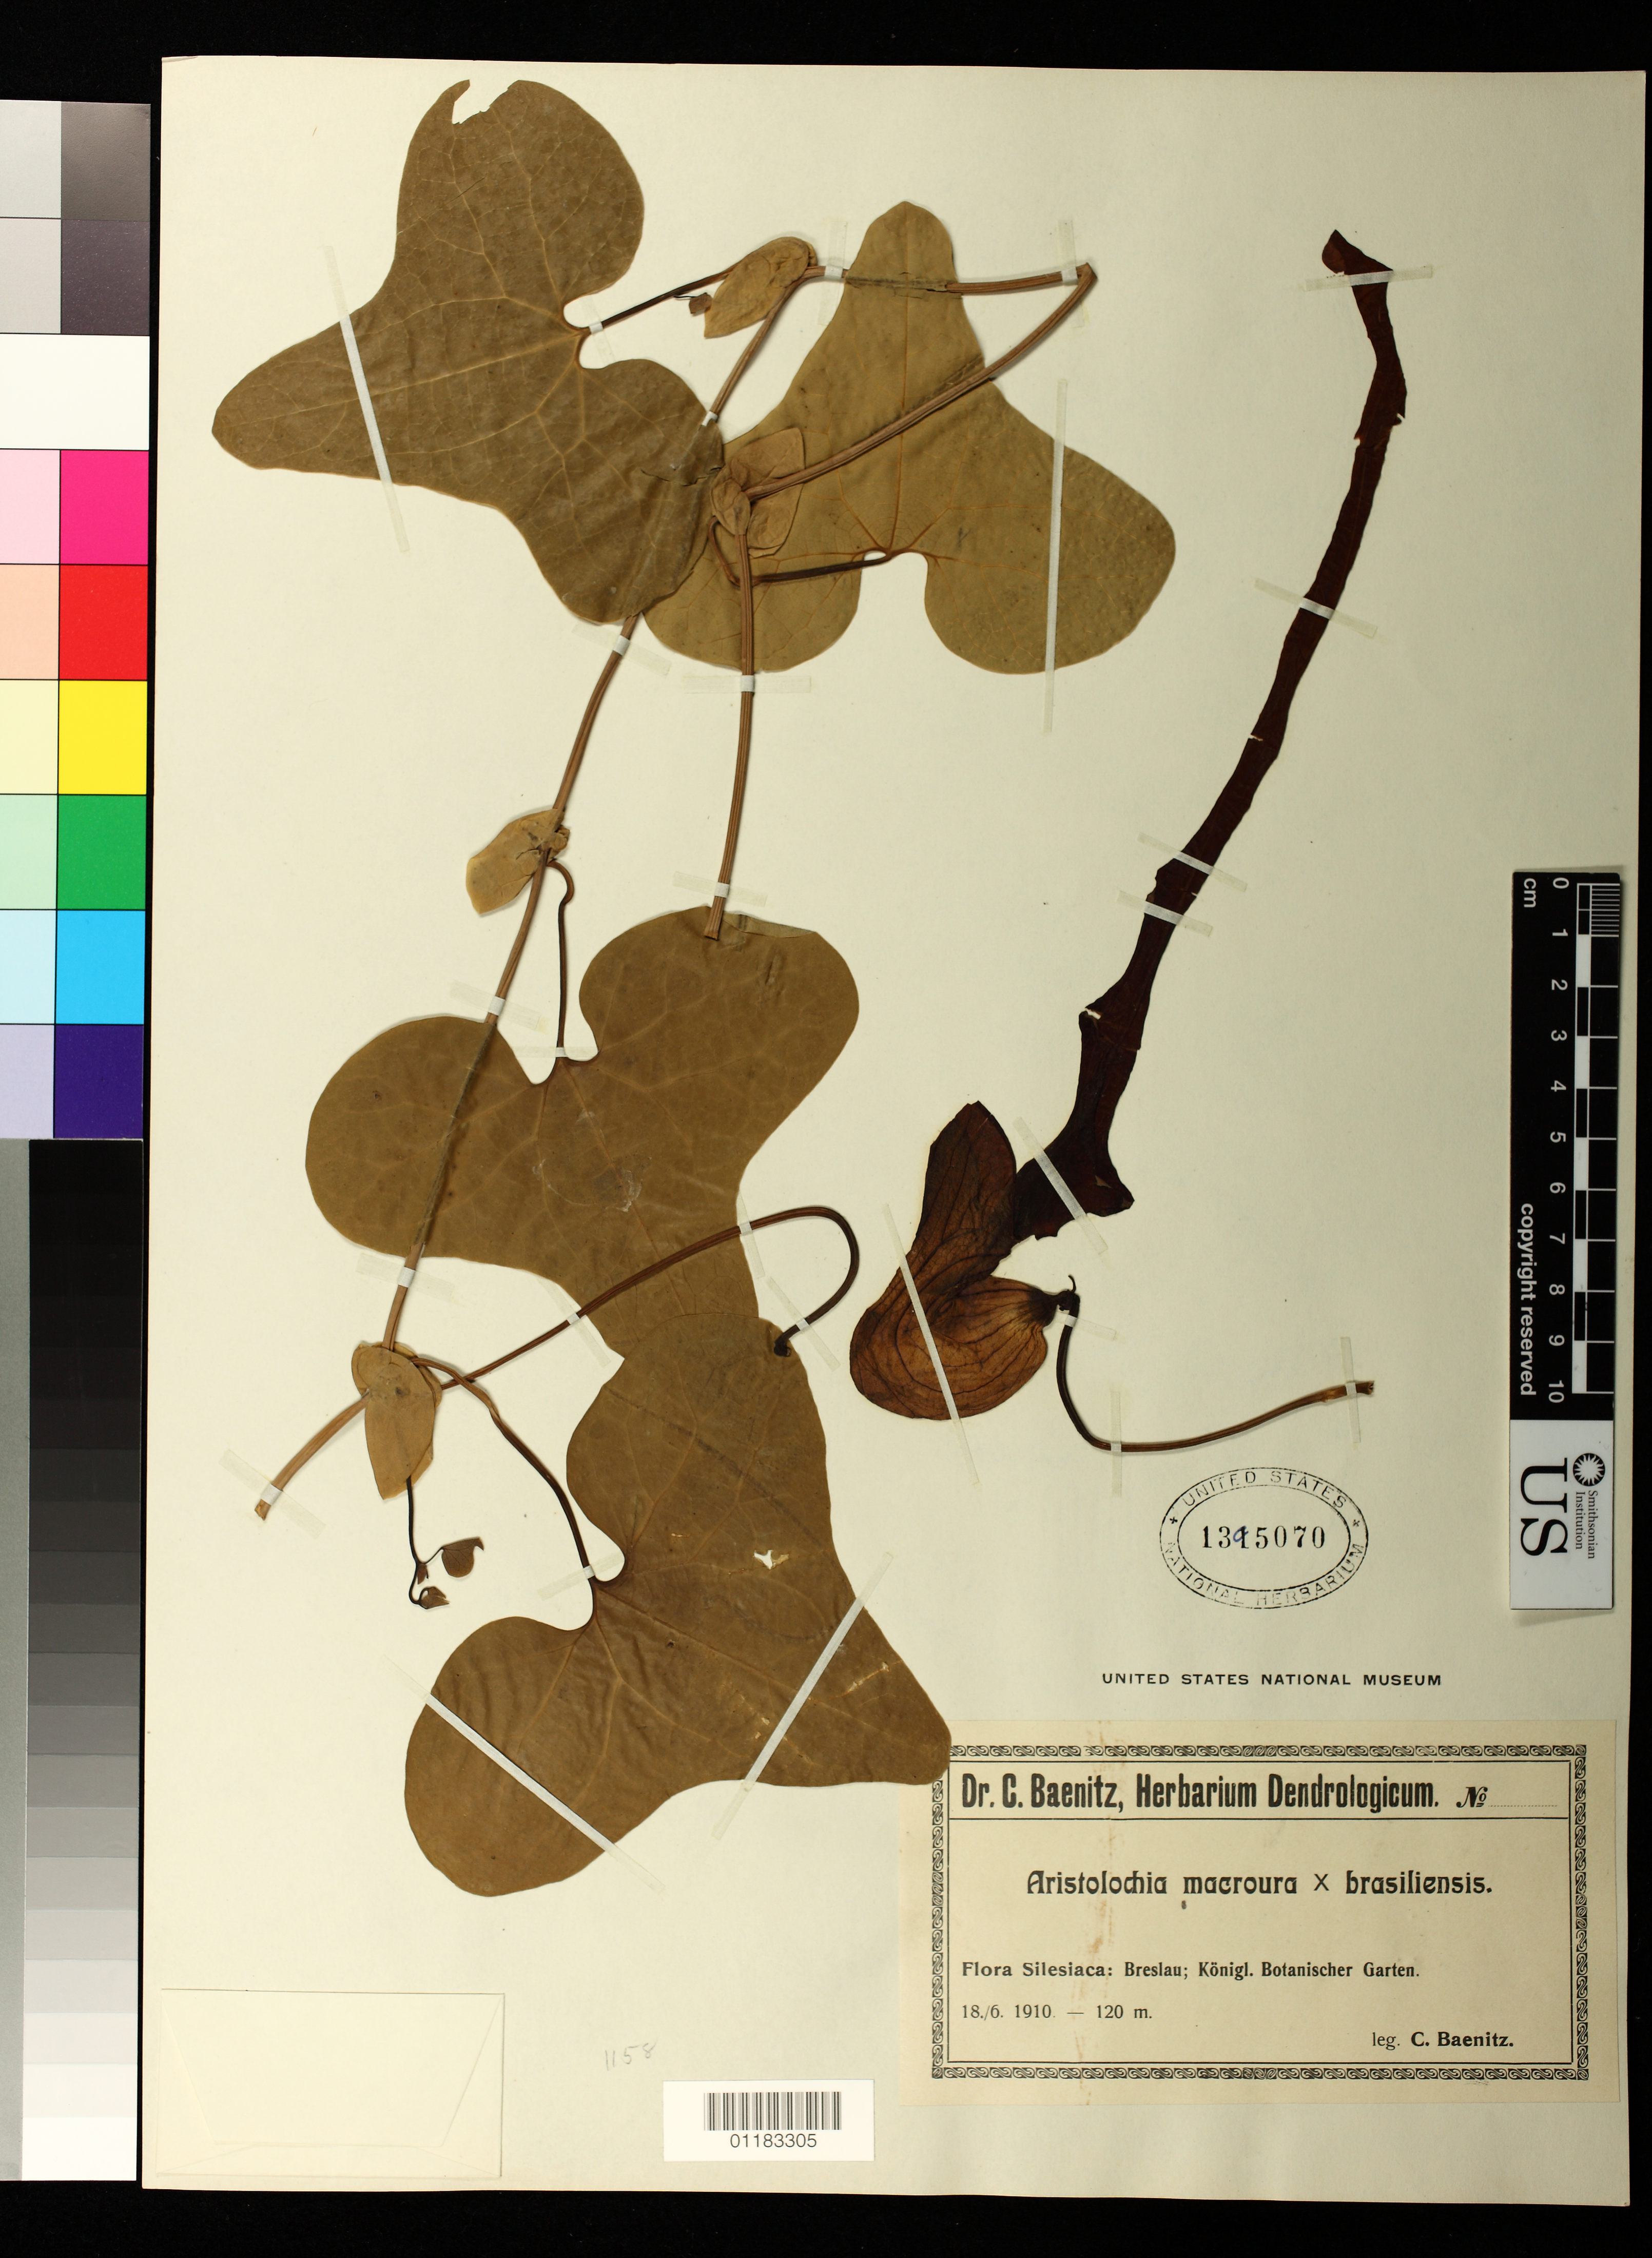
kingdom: Plantae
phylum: Tracheophyta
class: Magnoliopsida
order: Piperales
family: Aristolochiaceae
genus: Aristolochia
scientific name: Aristolochia macroura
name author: Gomes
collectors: C. G. Baenitz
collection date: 1910-06-18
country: Poland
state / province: Dolnoslaskie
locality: Breslau.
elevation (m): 120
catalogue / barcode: US 1345070